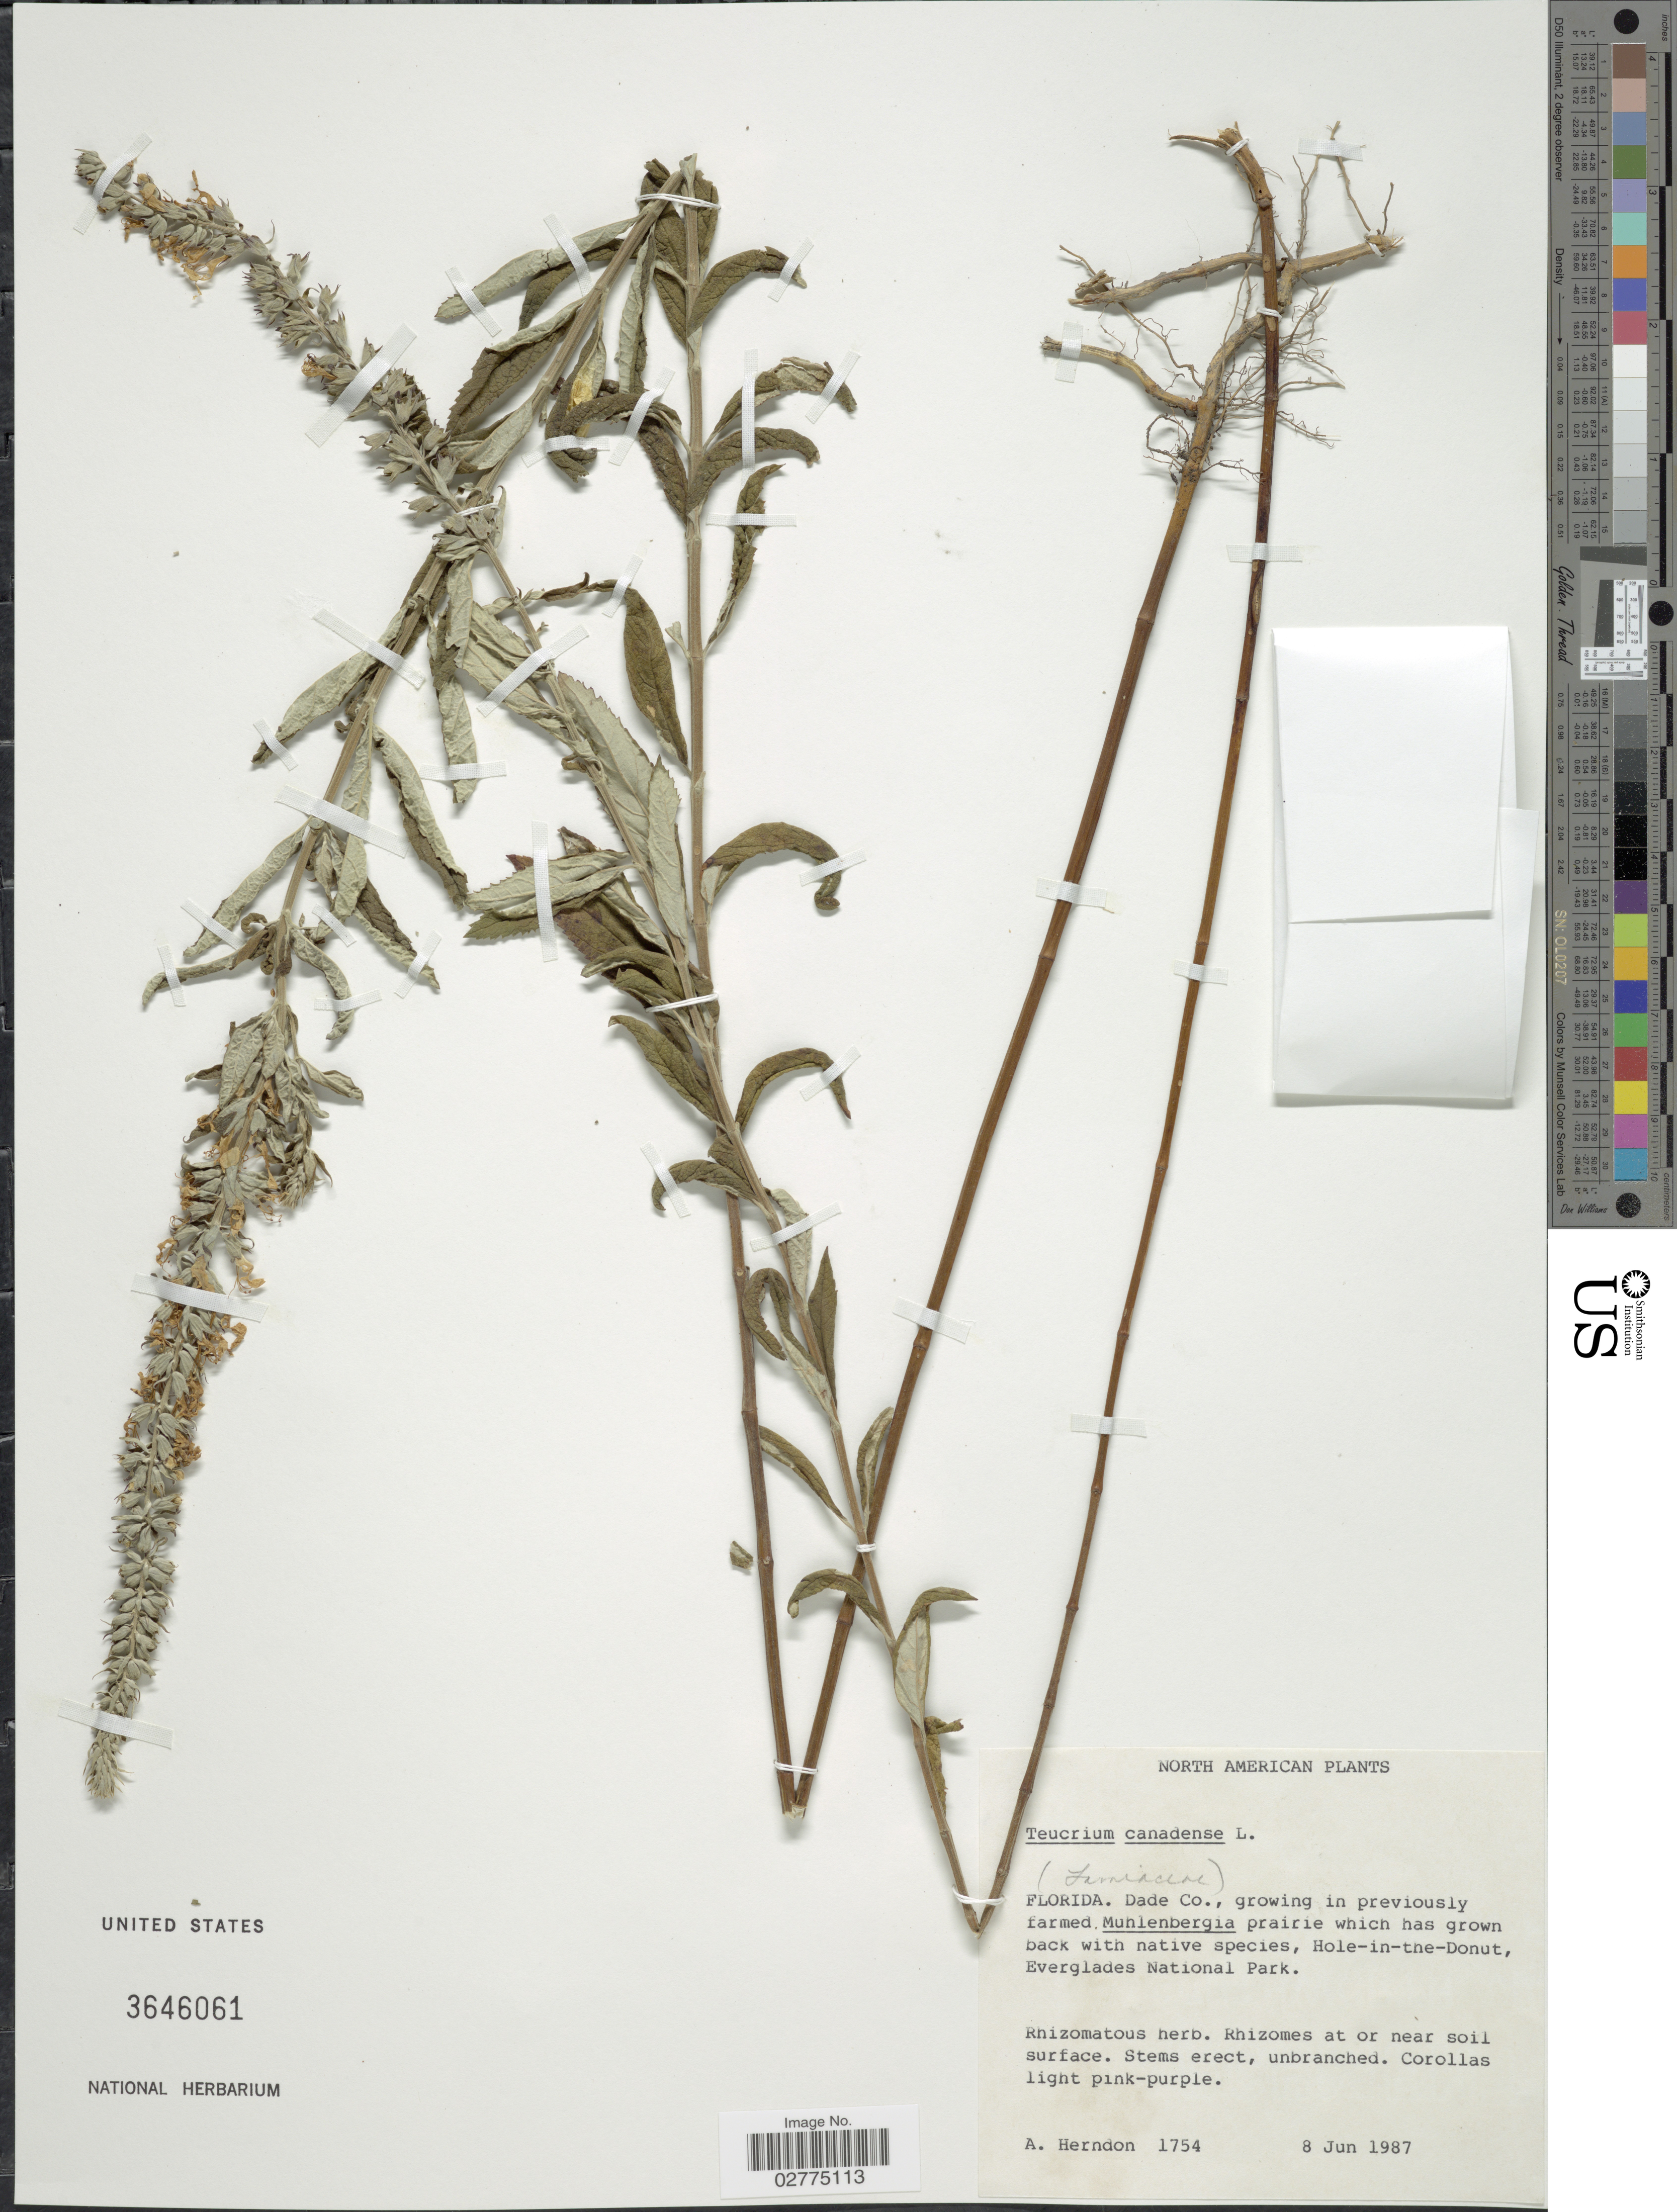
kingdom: Plantae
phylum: Tracheophyta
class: Magnoliopsida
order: Lamiales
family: Lamiaceae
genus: Teucrium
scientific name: Teucrium canadense var. angustatum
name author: A. Gray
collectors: A. Herndon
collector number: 1754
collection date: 1987-06-08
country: United States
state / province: Florida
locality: Dade Co., growing in previosly farmed, Everglades National Park, Hole-in-the-Donut.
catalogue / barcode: US 3646061